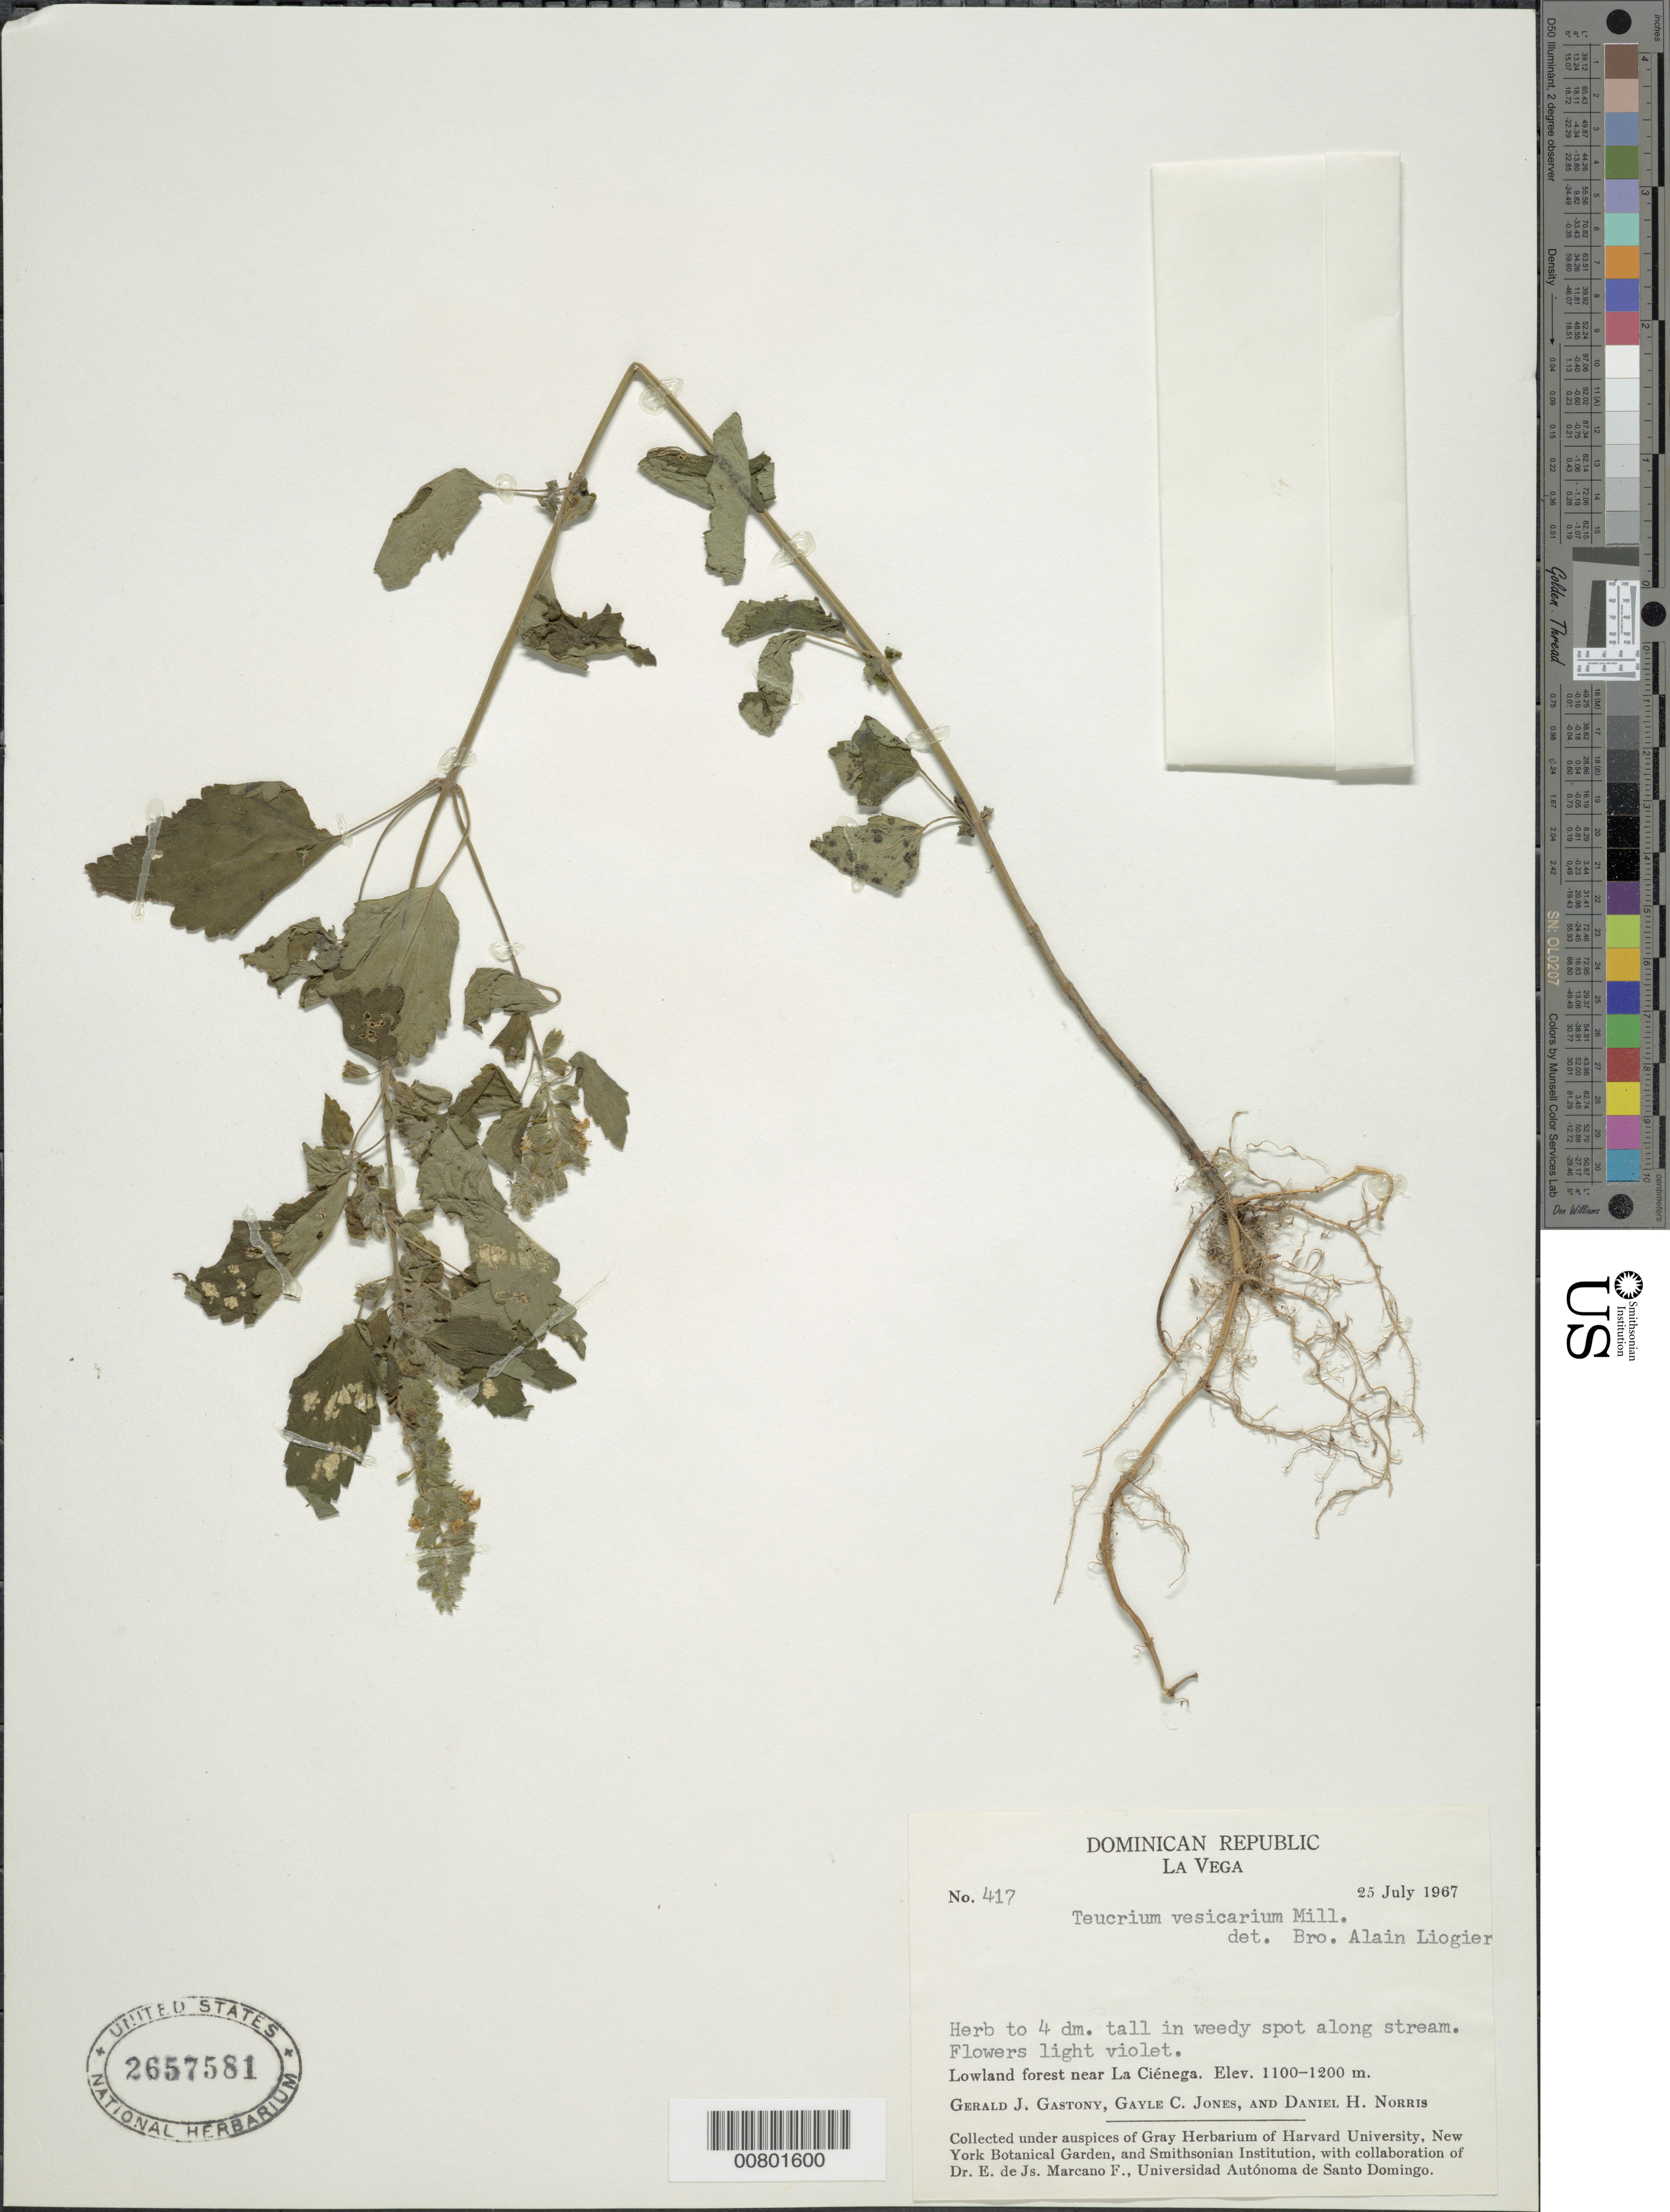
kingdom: Plantae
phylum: Tracheophyta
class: Magnoliopsida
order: Lamiales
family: Lamiaceae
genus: Teucrium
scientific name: Teucrium vesicarium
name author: Mill.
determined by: Liogier, Alain H.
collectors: G. Gastony, G. C. Jones & D. H. Norris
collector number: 417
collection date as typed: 25 Jul 1967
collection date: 1967-07-25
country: Dominican Republic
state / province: La Vega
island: Hispaniola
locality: Near La Ciénga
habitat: In weedy spot along stream in lowland forest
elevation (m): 1100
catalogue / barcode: US 2657581